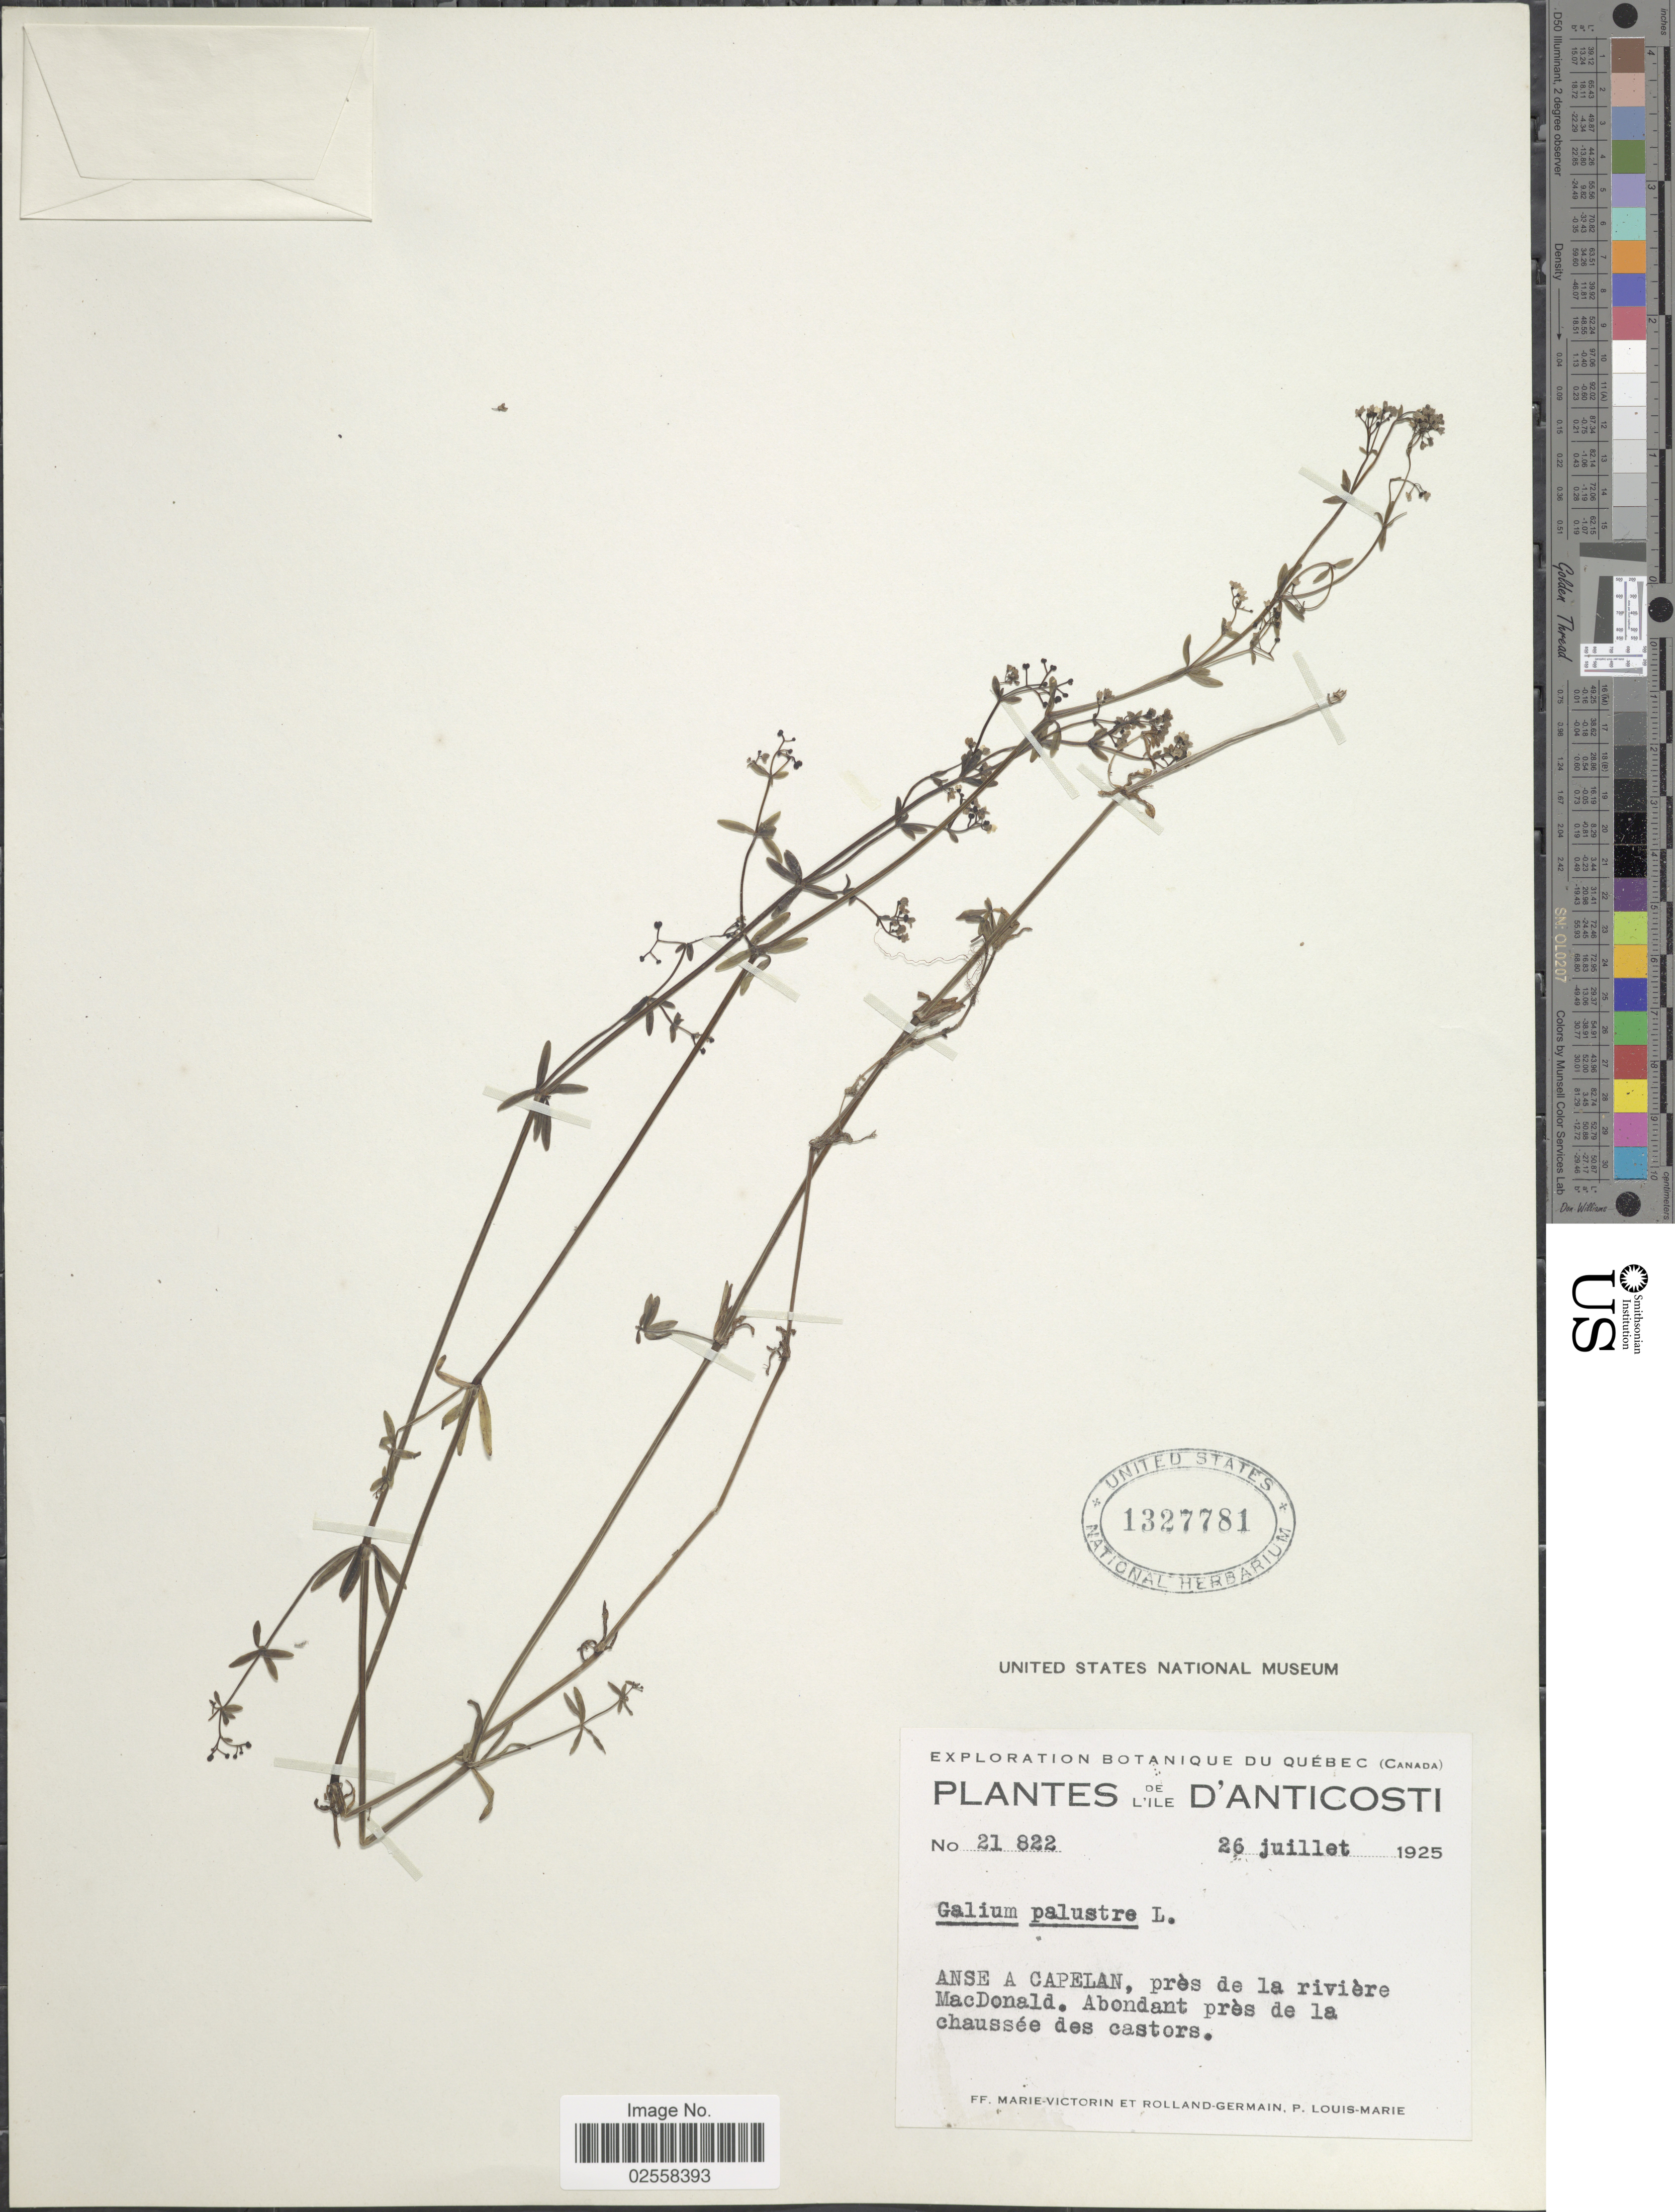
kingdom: Plantae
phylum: Tracheophyta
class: Magnoliopsida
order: Gentianales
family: Rubiaceae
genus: Galium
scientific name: Galium plumosum subsp. plumosum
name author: Rusby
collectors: F. Marie-Victorin, Rolland-Germain & L.-M. LaLonde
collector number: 21822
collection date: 1925-07-26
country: Canada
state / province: Quebec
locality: Ile D'Anticosti, Anse a Capelan, pres de la riviere MacDonald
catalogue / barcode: US 1327781